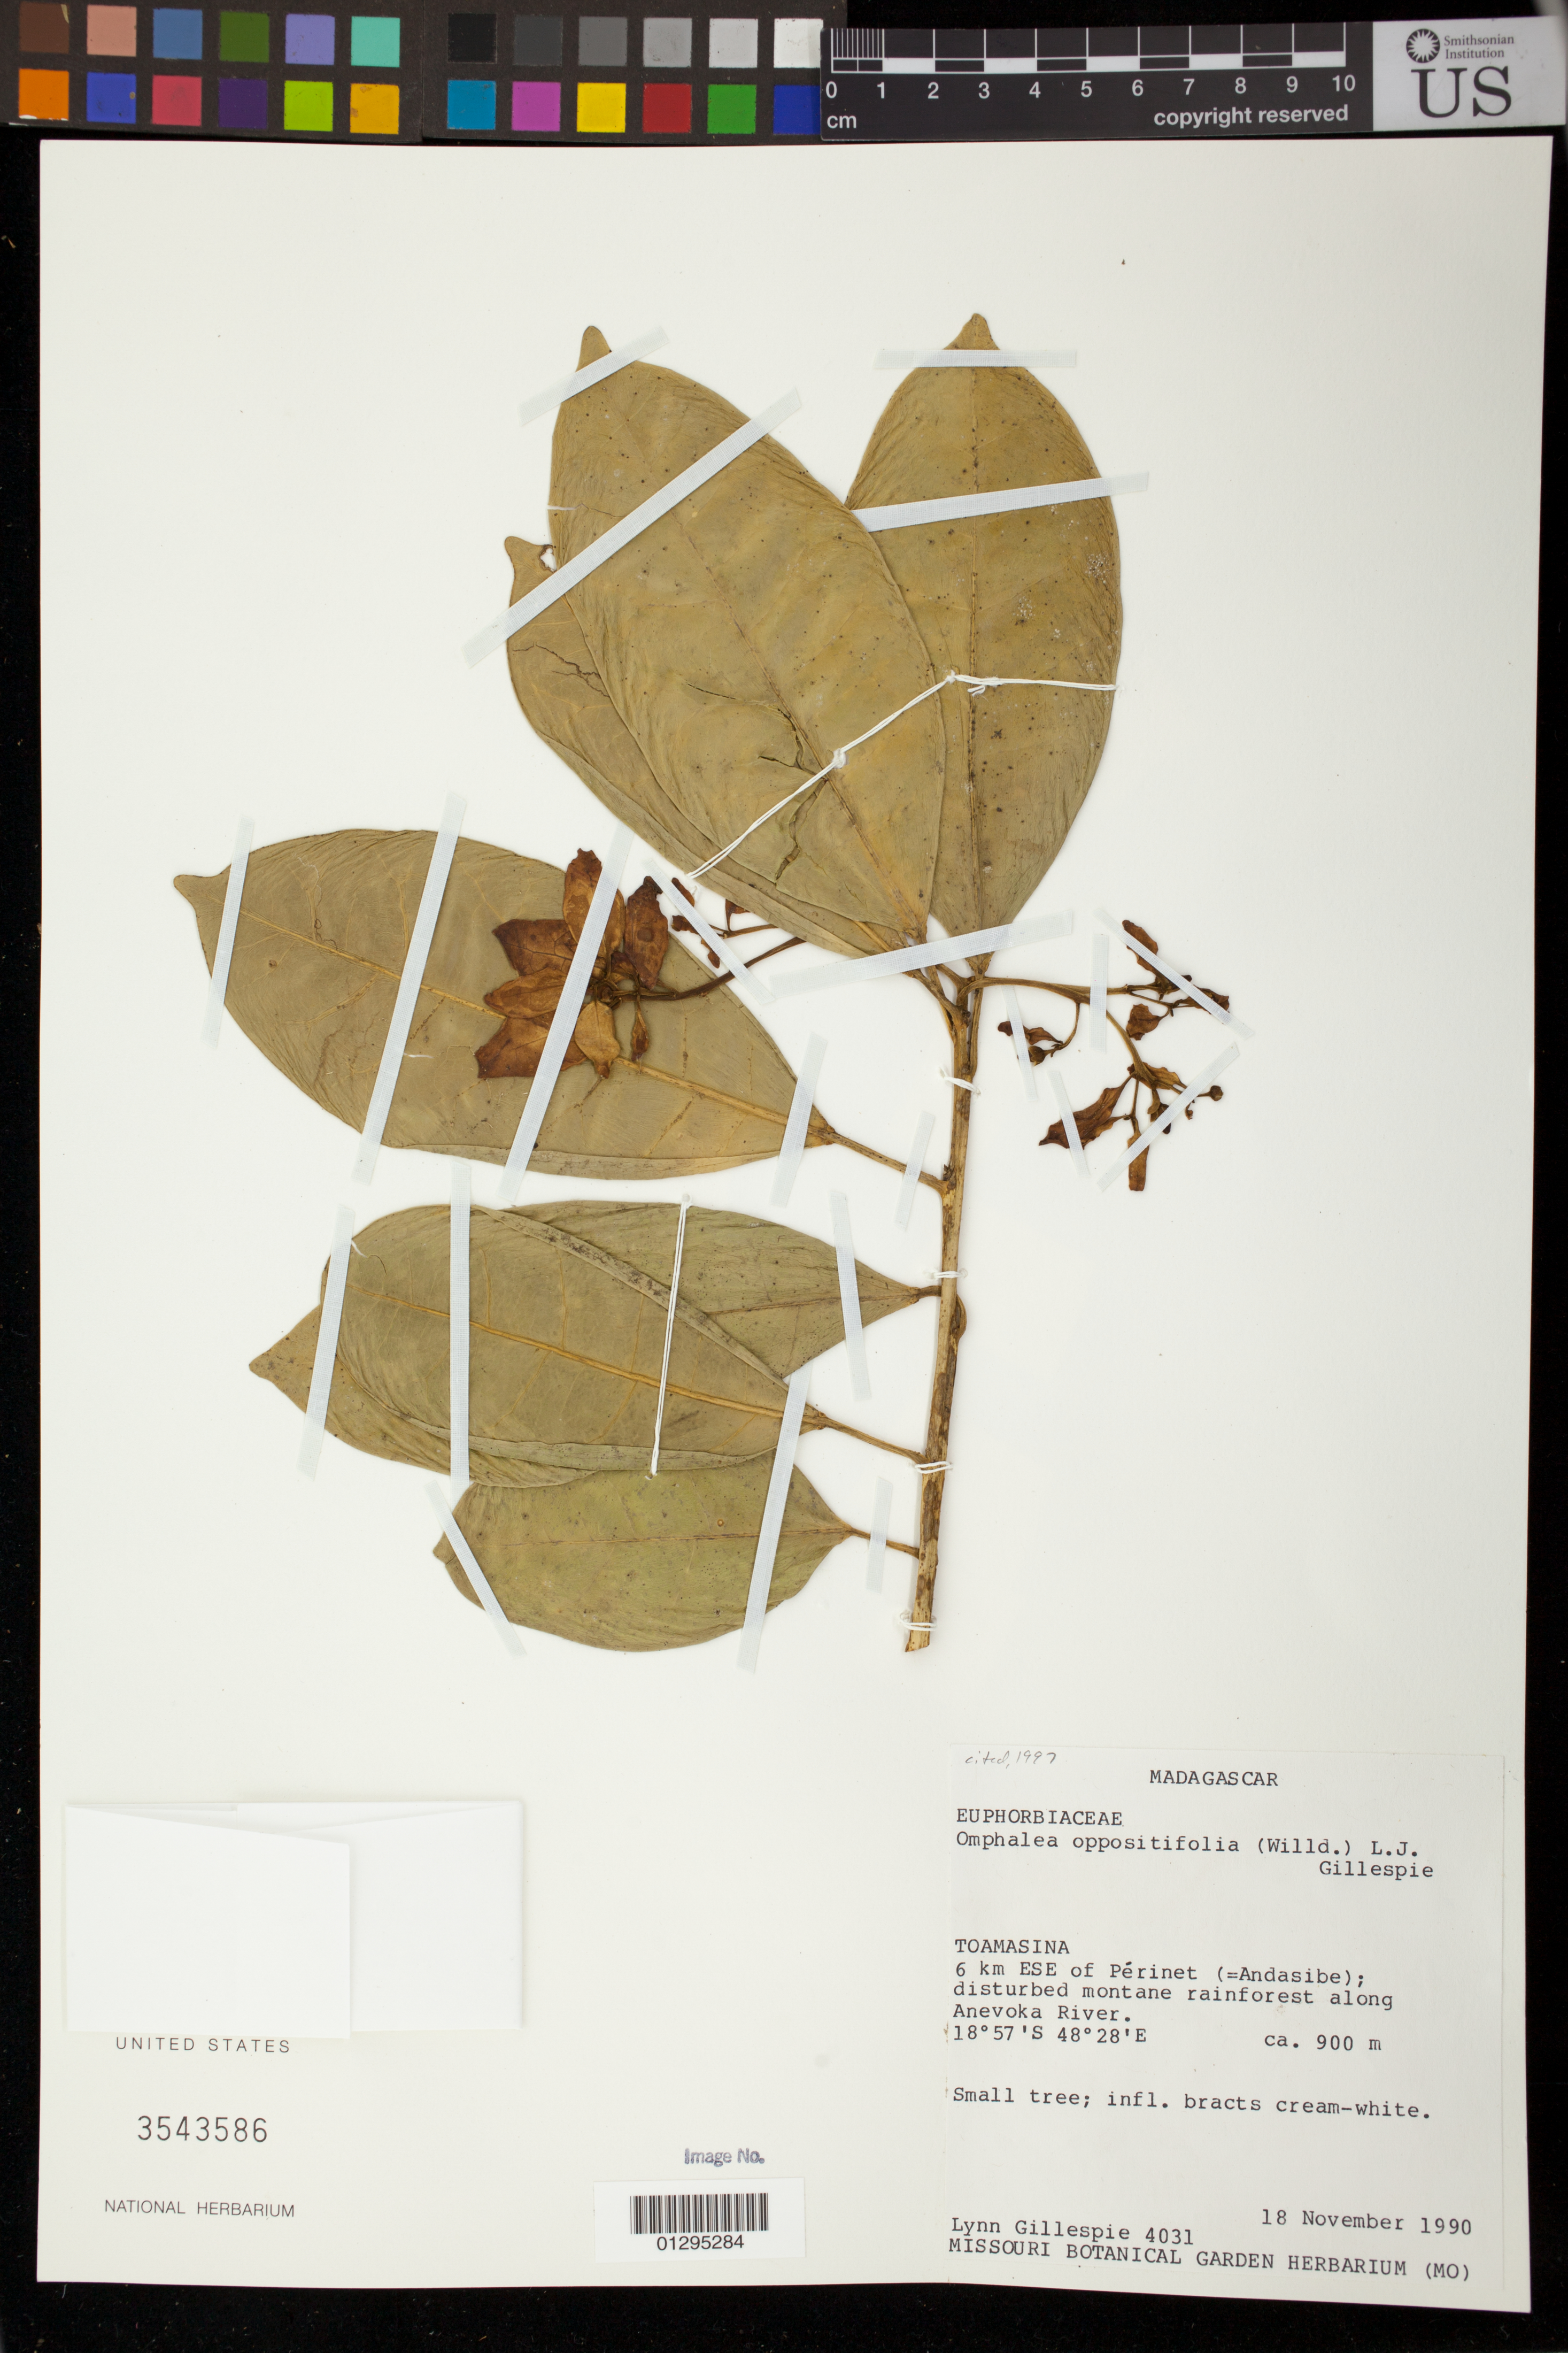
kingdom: Plantae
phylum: Tracheophyta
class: Magnoliopsida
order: Malpighiales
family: Euphorbiaceae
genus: Omphalea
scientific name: Omphalea oppositifolia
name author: (Willd.) L.J. Gillespie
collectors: L. J. Gillespie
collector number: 4031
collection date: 1990-11-18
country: Madagascar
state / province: Atsinanana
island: Madagascar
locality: Toamasina. 6 km ESE of Perinet (=Andasibe); rainforest along Anevoka River.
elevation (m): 900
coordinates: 18°57'S, 48°28'E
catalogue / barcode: US 3543586